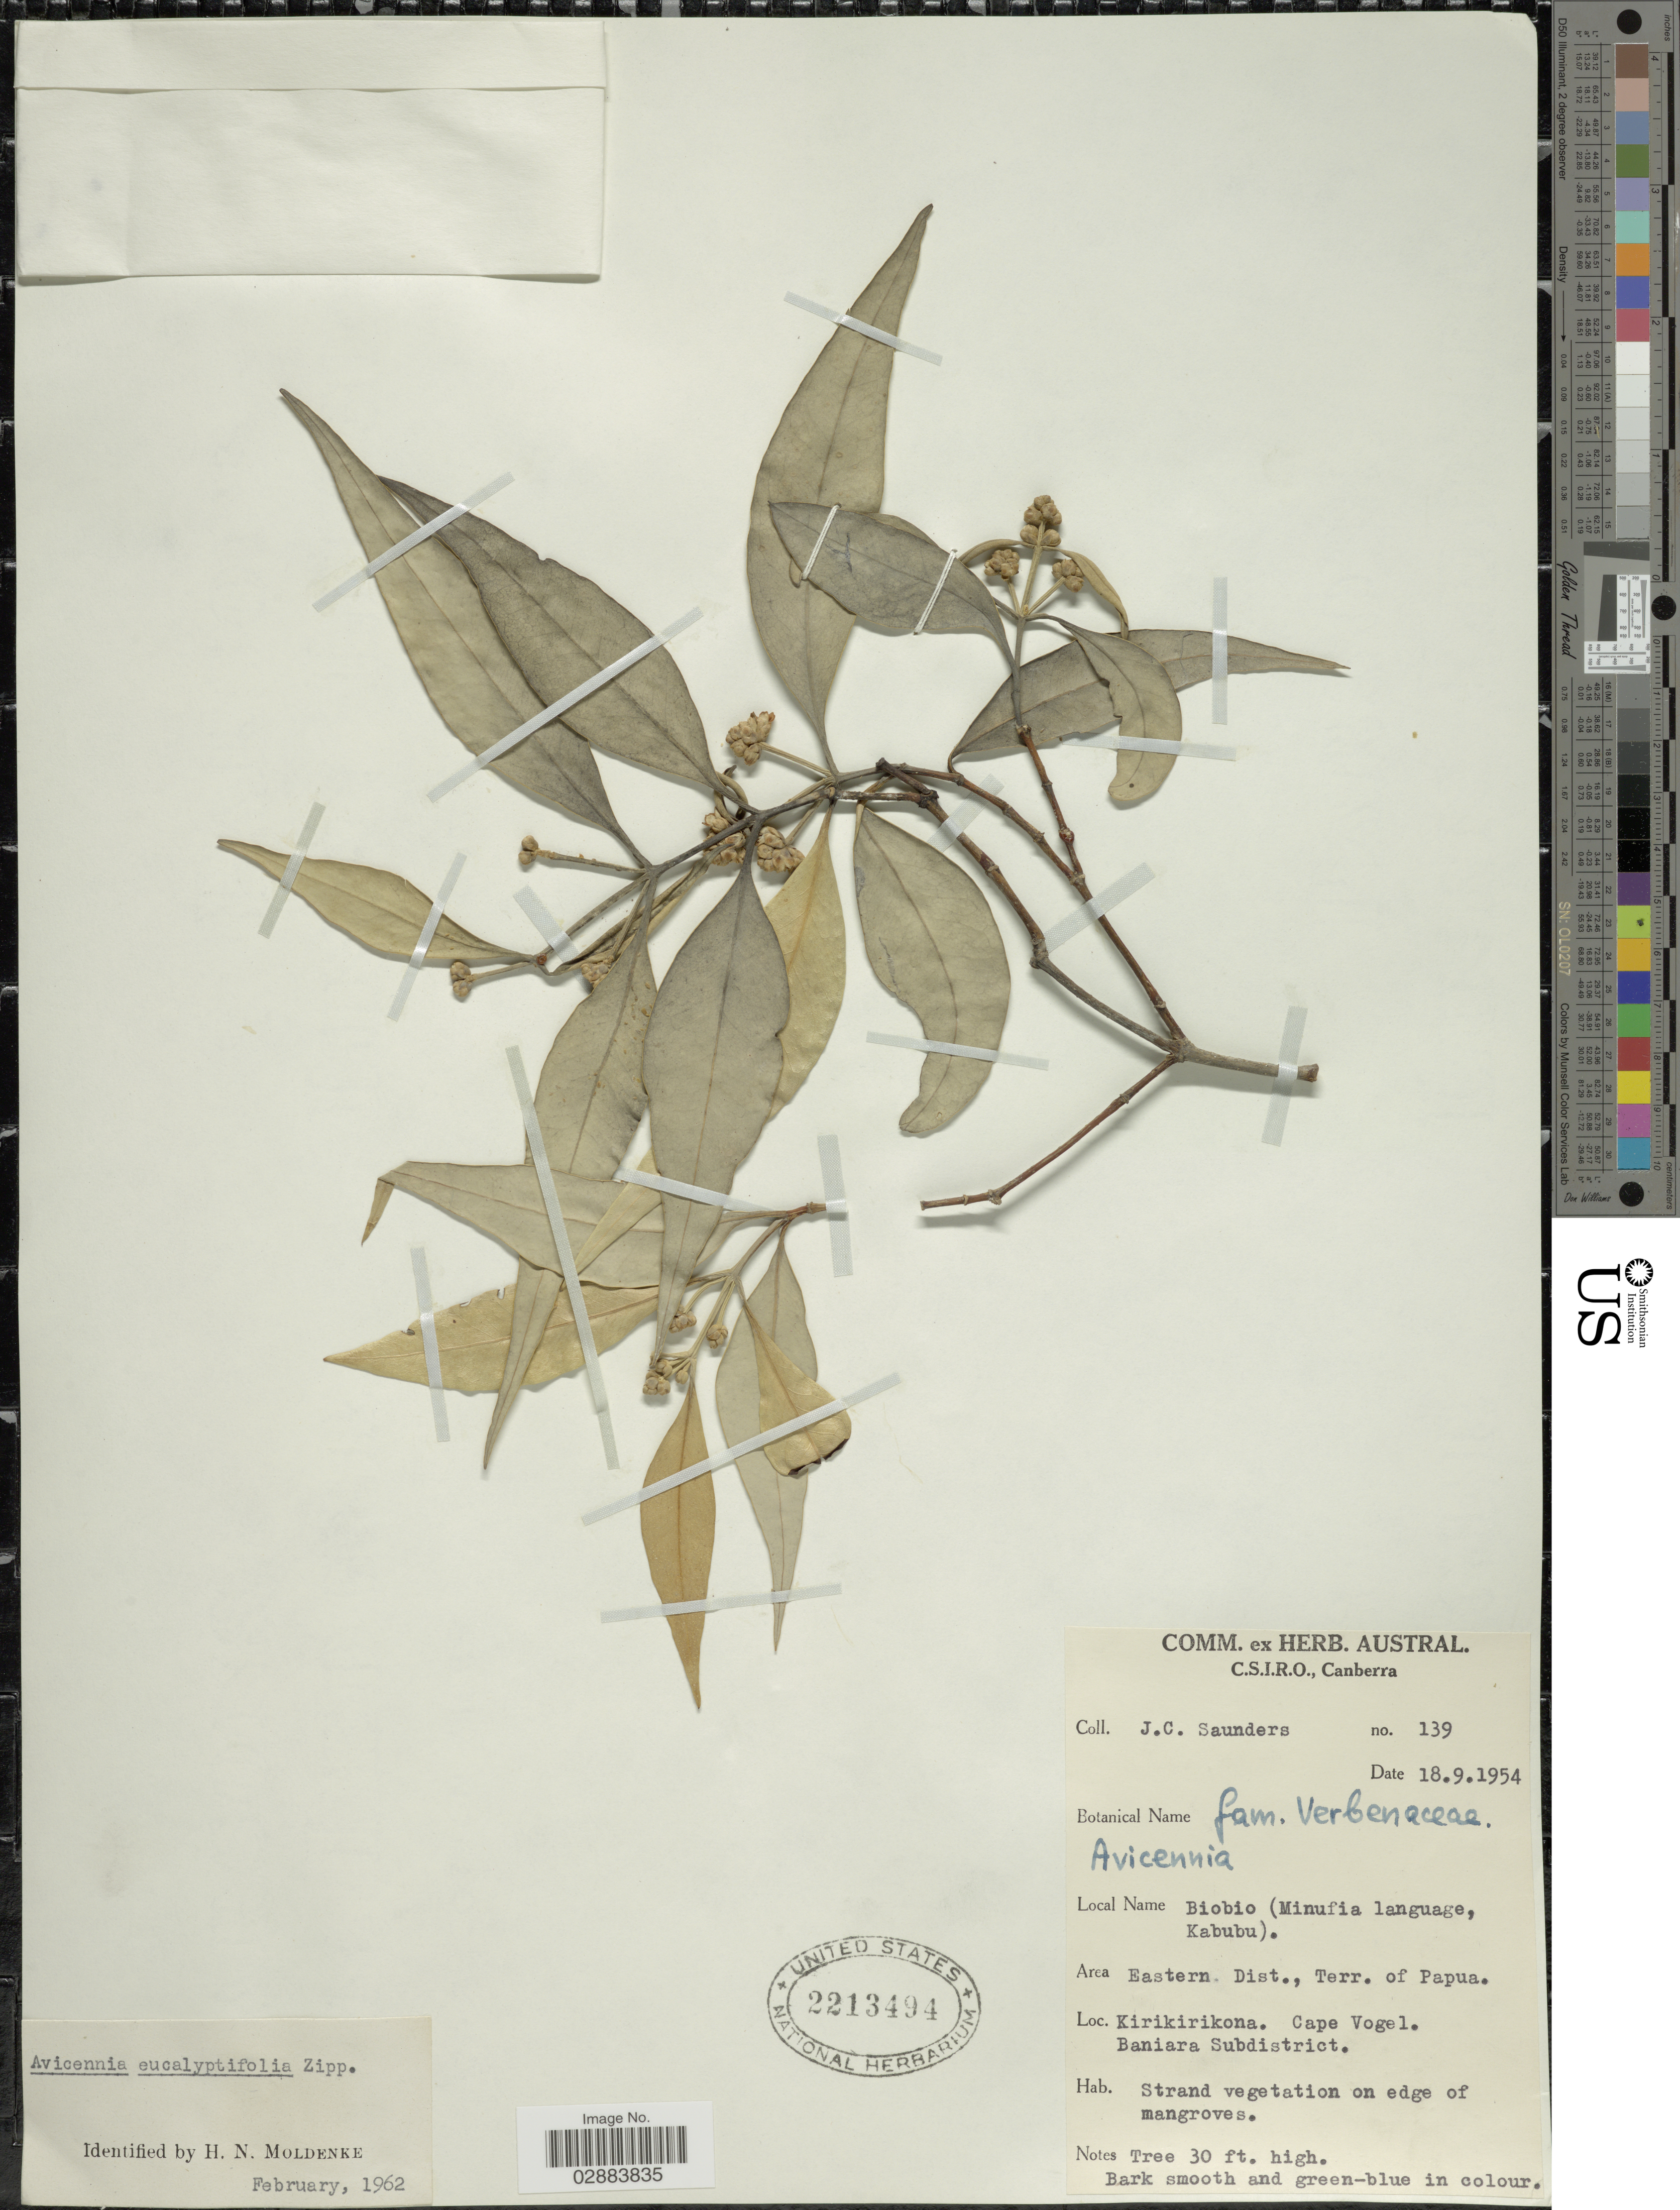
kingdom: Plantae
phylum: Tracheophyta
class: Magnoliopsida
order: Lamiales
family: Acanthaceae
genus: Avicennia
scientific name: Avicennia eucalyptifolia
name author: (Valeton) Zipp. ex Moldenke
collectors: J. C. Saunders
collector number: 139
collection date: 1954-09-18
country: Papua New Guinea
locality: Eastern Dist., Terr. of Papua. Kirikirikona. Cape Vogel. Baniara Subdistrict.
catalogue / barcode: US 2213494